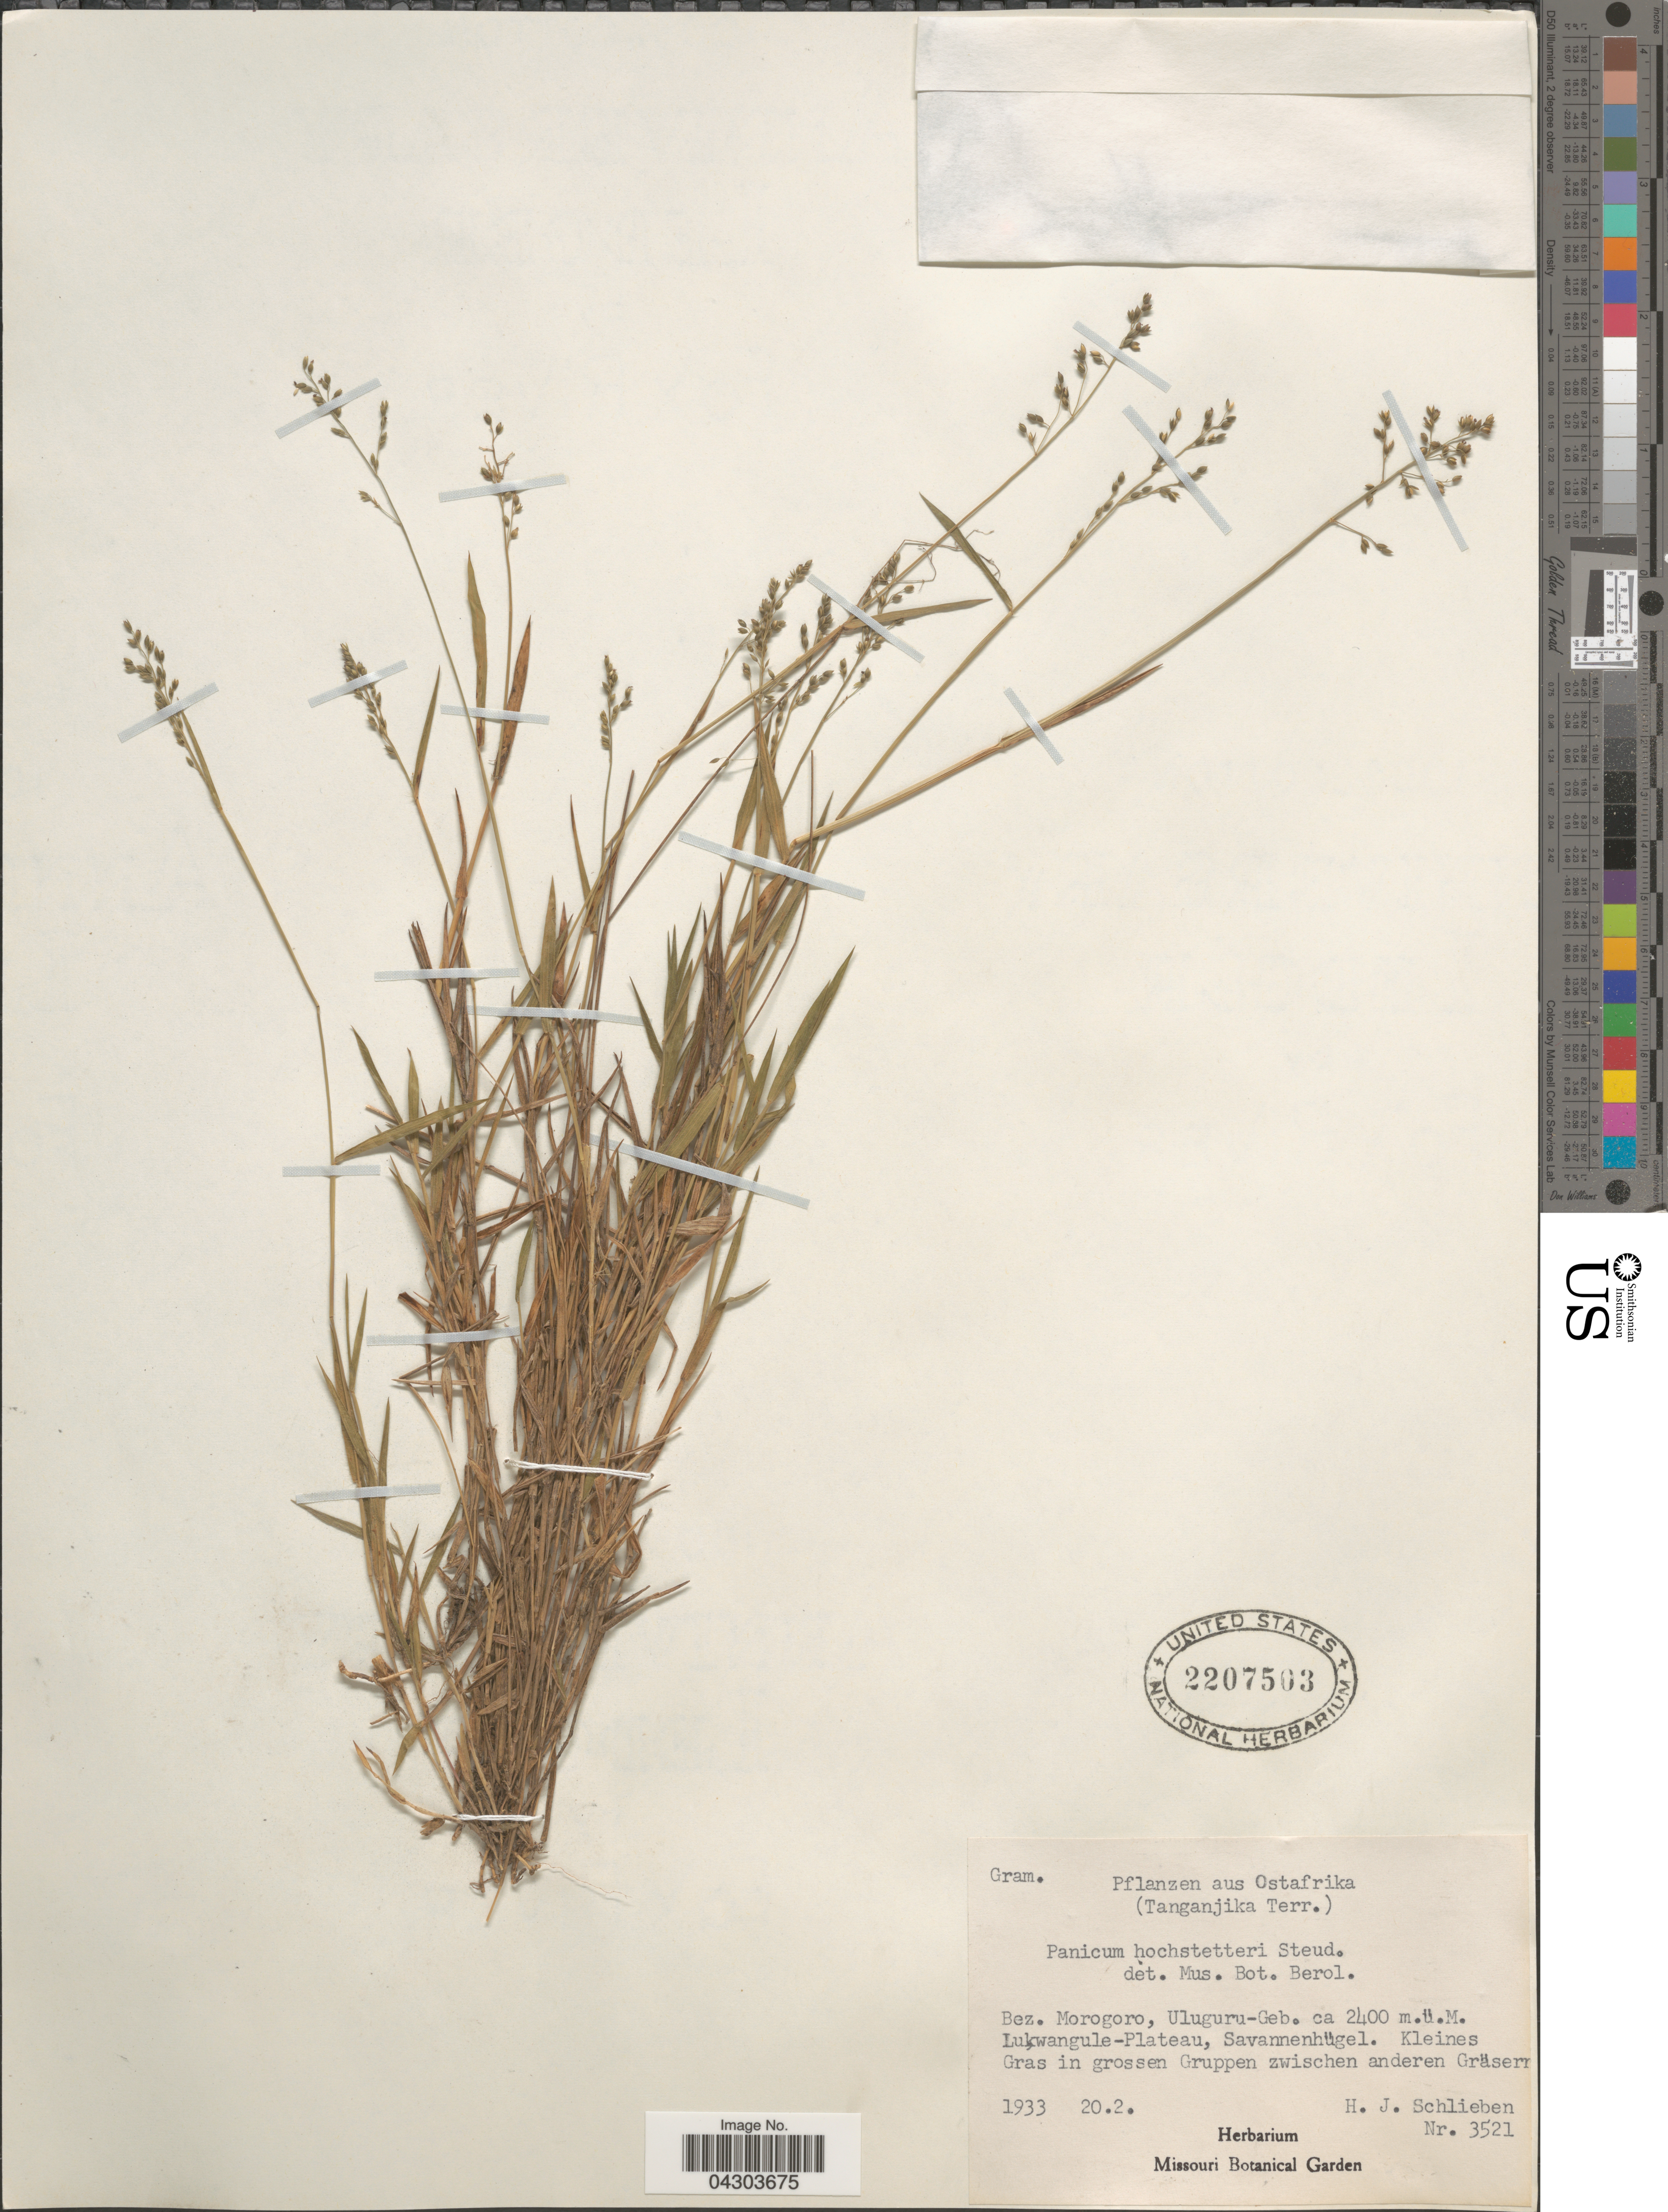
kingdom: Plantae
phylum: Tracheophyta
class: Liliopsida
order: Poales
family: Poaceae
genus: Panicum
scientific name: Panicum hochstetteri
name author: Steud.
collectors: H. J. Schlieben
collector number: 3521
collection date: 1933-02-20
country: Tanzania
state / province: Morogoro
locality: Ostafrika. (Tanganjika Terr.) Bez. Morogoro, Uluguru-Geb. Lukwangule-Plateau, Savannenhügel.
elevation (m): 2400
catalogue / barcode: US 2207503